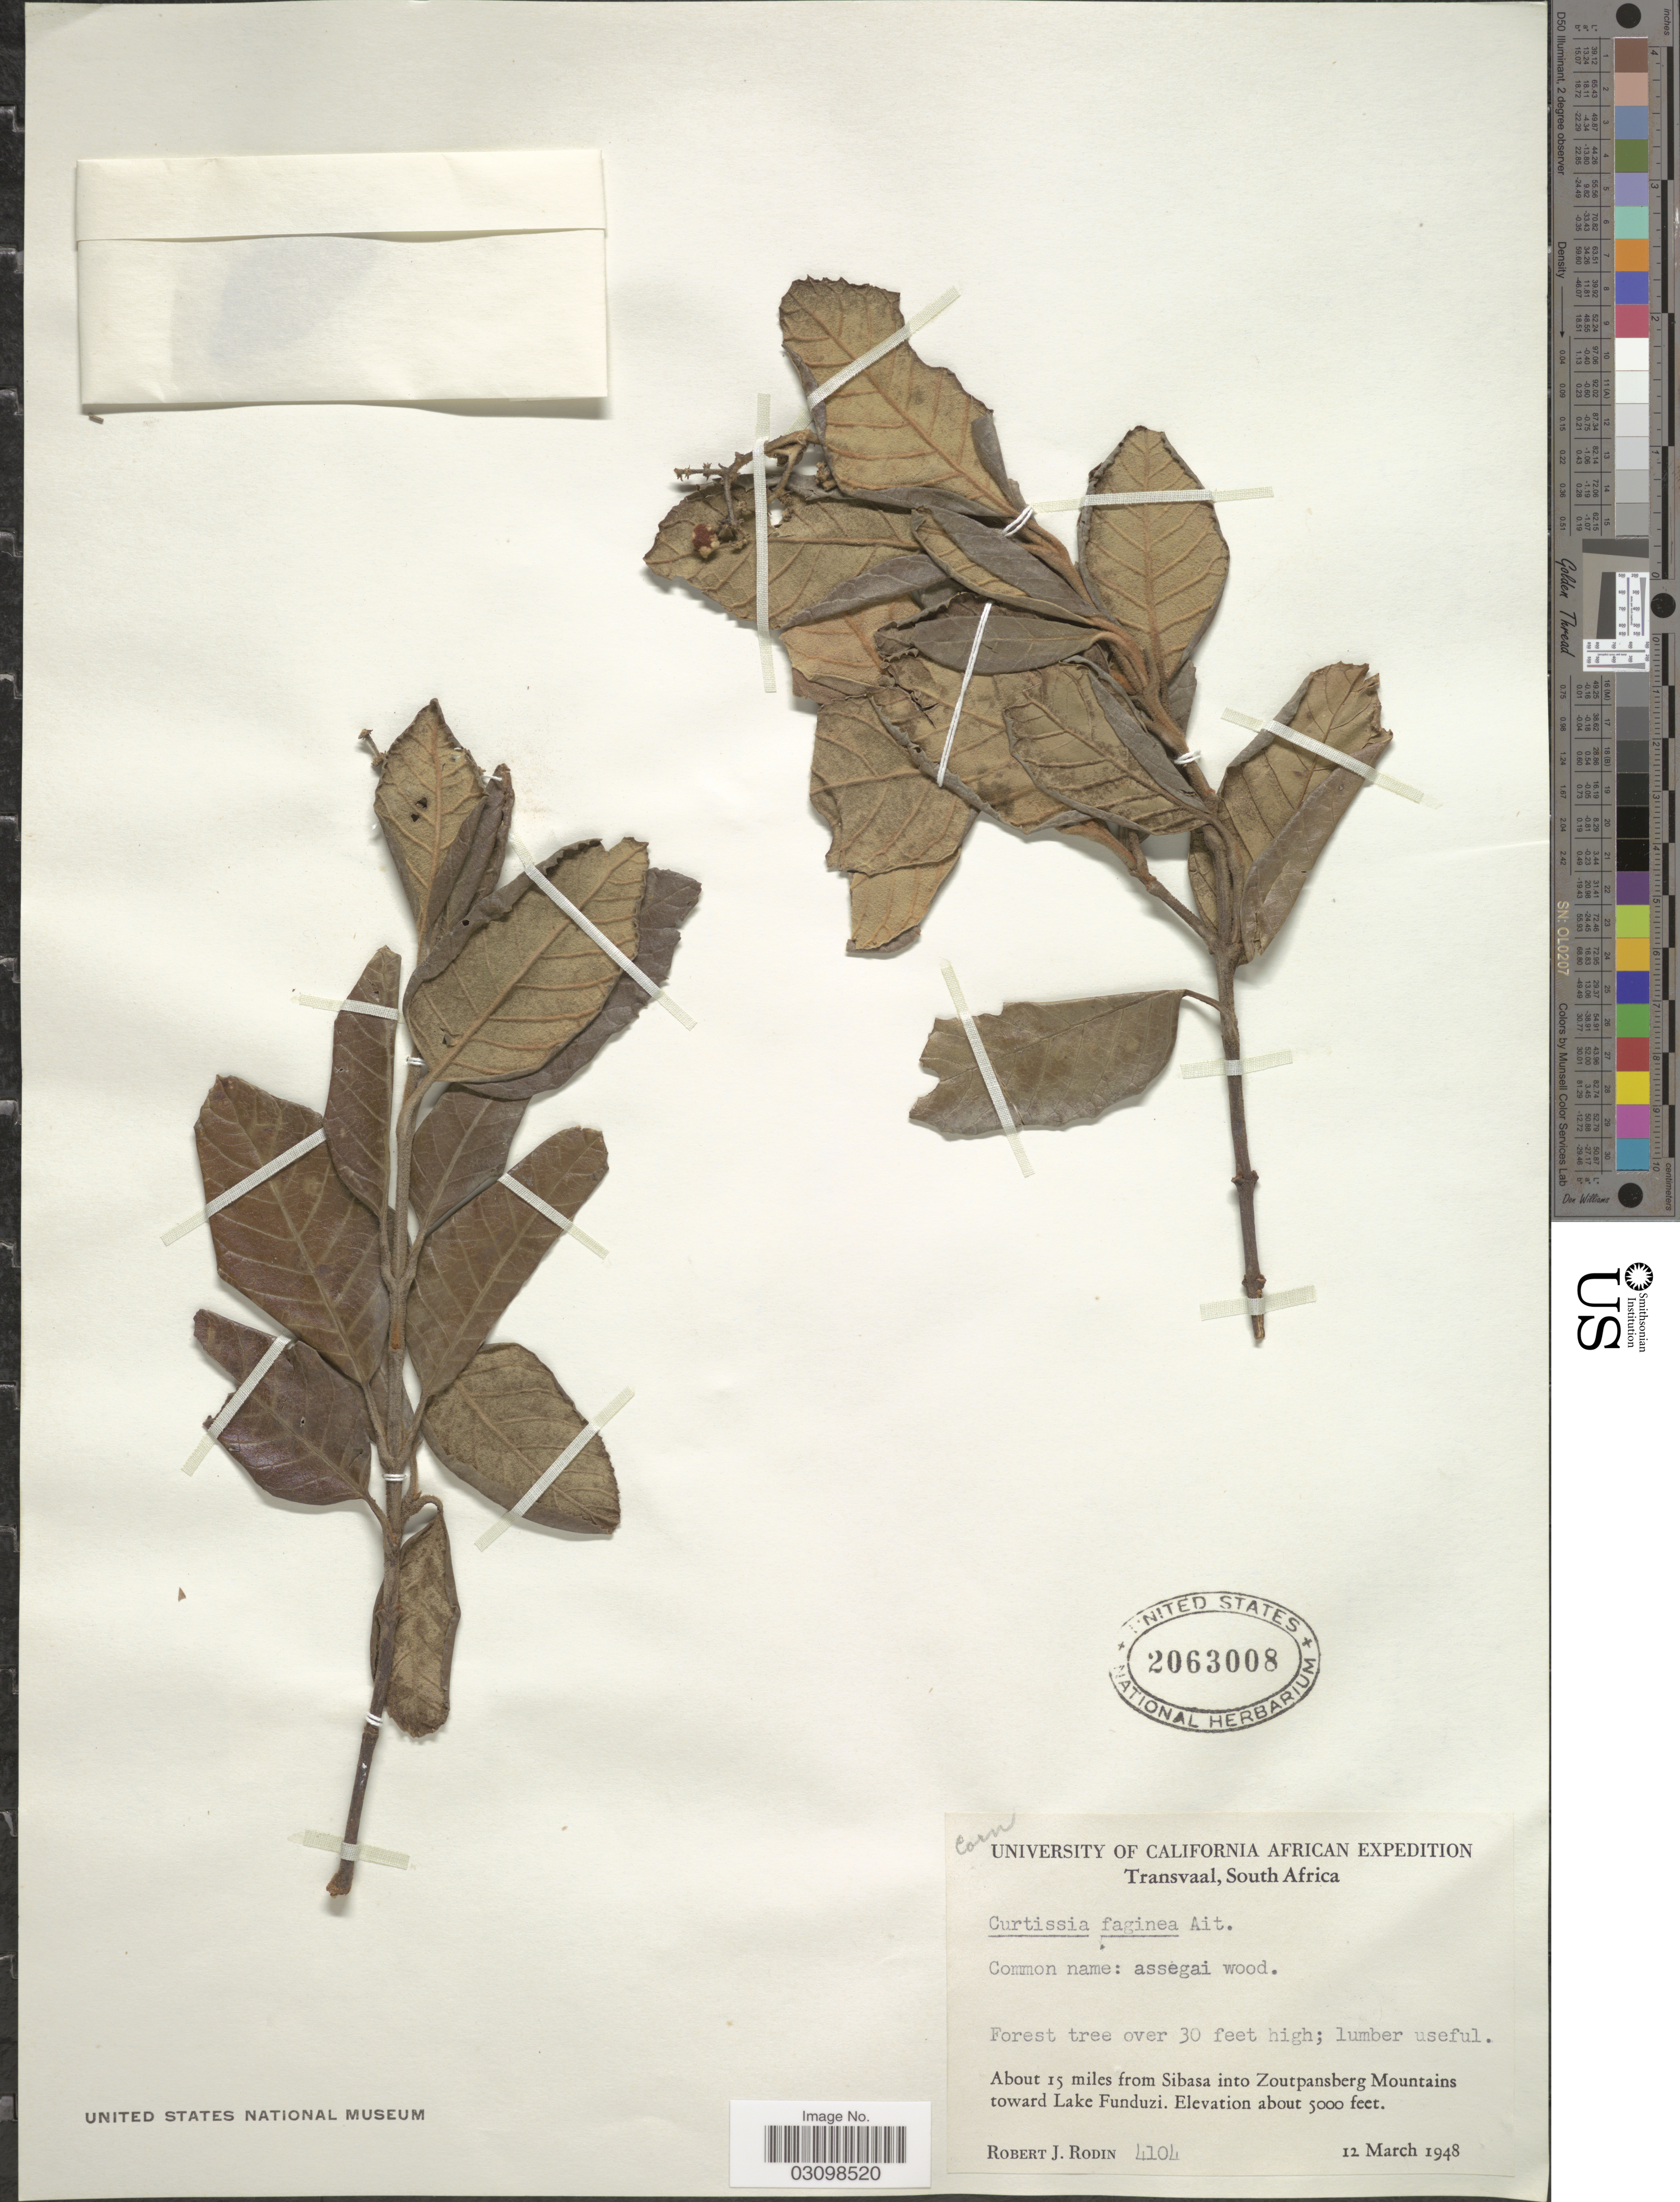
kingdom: Plantae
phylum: Tracheophyta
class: Magnoliopsida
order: Cornales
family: Curtisiaceae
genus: Curtisia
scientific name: Curtisia faginea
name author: Aiton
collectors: R. J. Rodin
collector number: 4104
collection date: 1948-03-12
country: South Africa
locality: Transvaal, About 15 miles from Sibasa into Zoutpansberg Mountains toward Lake Funduzi.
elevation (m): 1524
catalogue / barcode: US 2063008